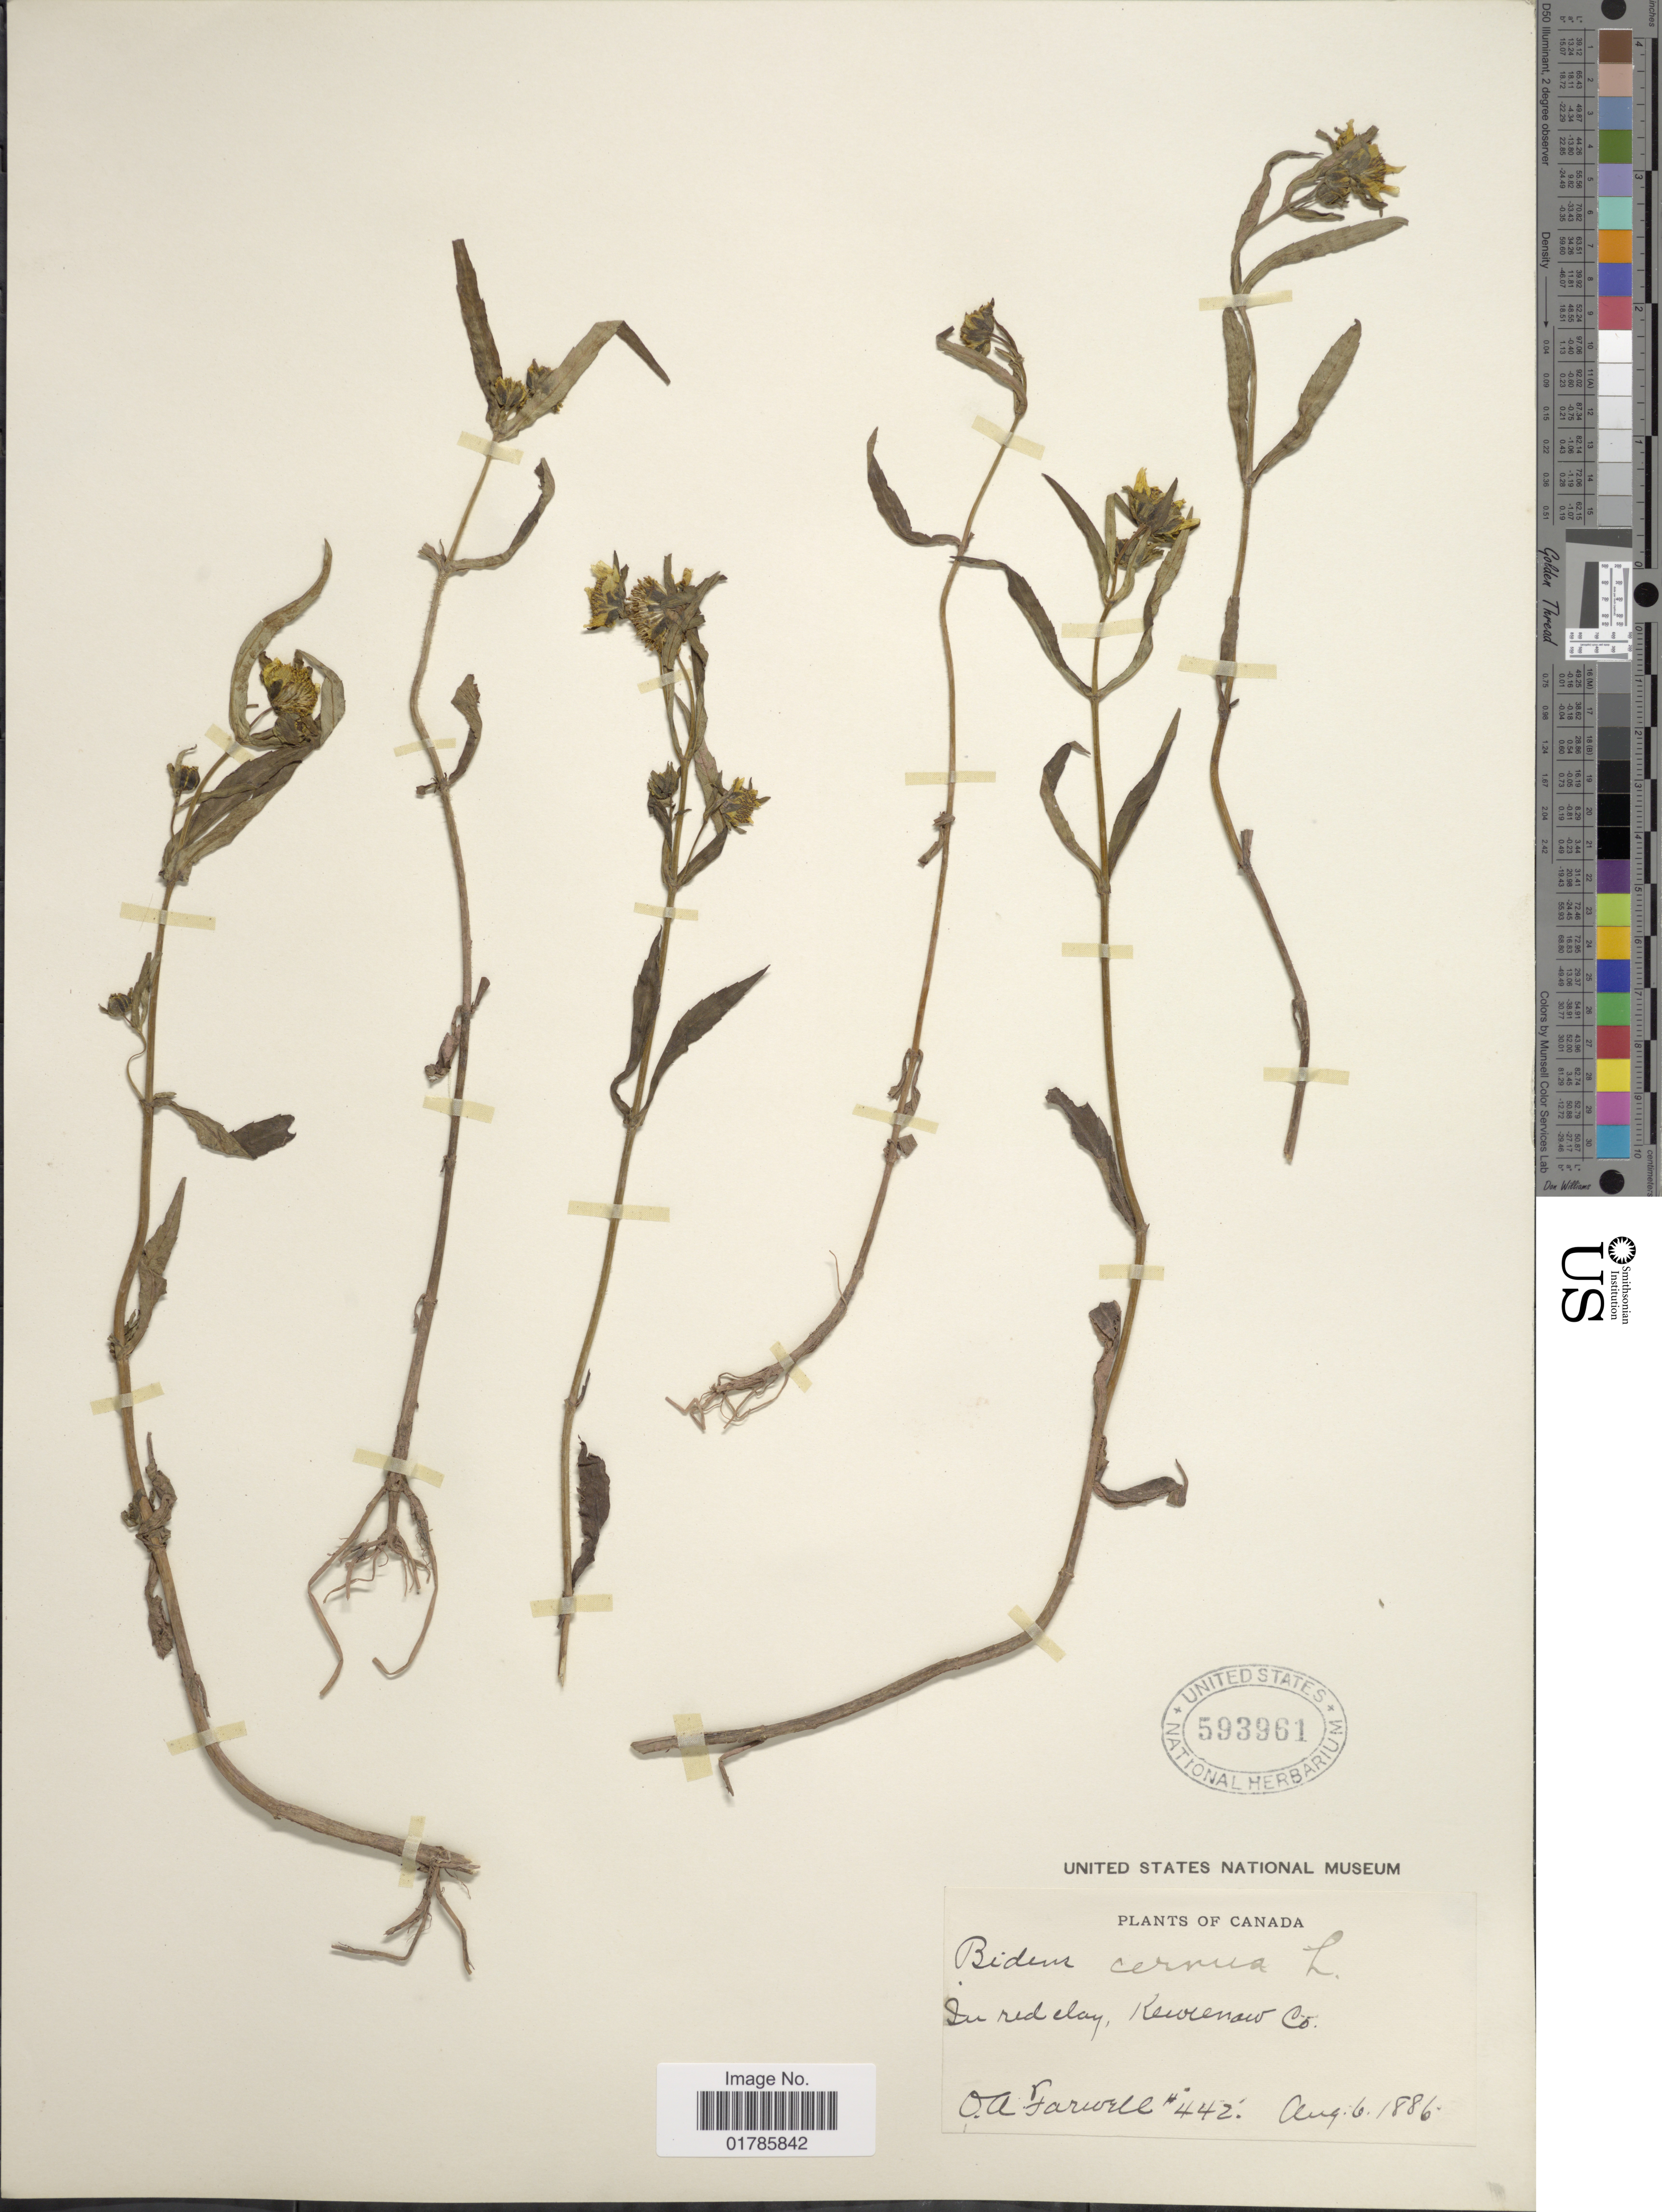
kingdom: Plantae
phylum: Tracheophyta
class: Magnoliopsida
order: Asterales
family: Asteraceae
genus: Bidens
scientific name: Bidens cernua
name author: L.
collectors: O. Farwell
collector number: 442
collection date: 1886-08-06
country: Canada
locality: Kewrenaw Co.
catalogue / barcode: US 593961